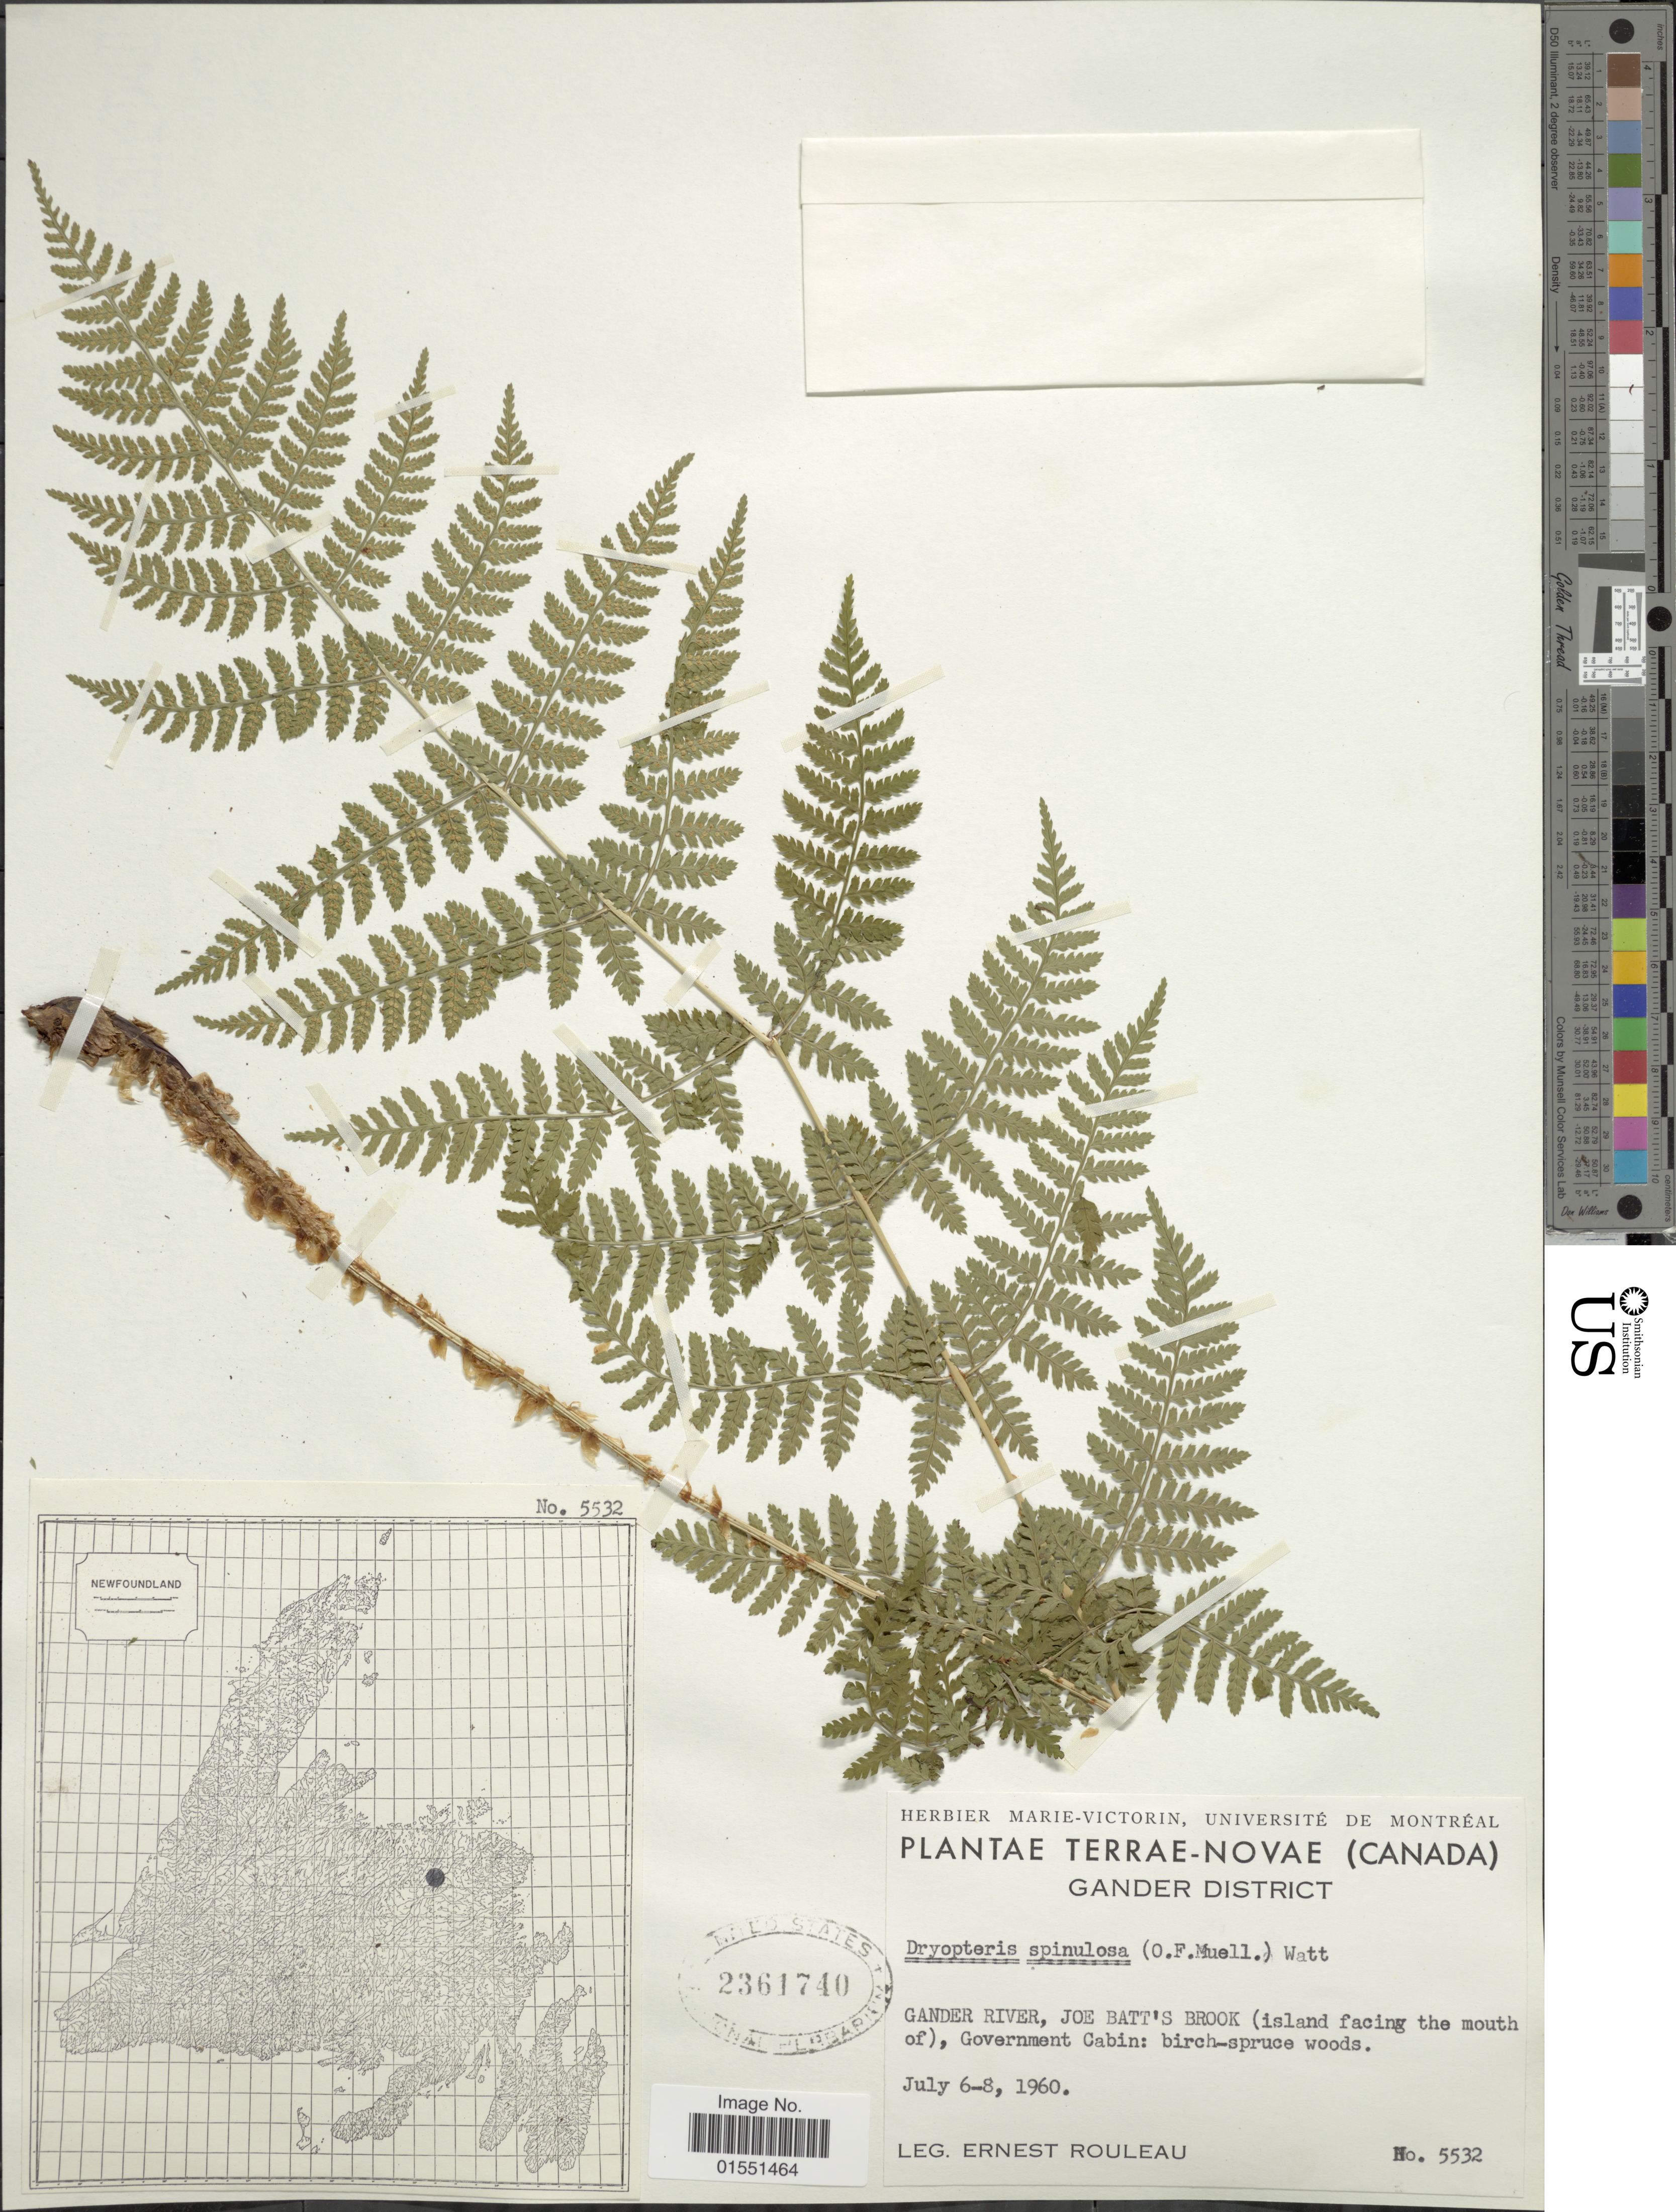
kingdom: Plantae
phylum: Tracheophyta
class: Polypodiopsida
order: Polypodiales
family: Dryopteridaceae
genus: Dryopteris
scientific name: Dryopteris intermedia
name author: (Muhl.) A. Gray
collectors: E. Rouleau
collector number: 5532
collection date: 1960-07-06/1960-07-08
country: Canada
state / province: Newfoundland and Labrador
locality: Terrae-Novae (Canada), Gander District. Gander River, Joe Batt's Brook (Island facing the mouth of), Government Cabin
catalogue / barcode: US 2361740